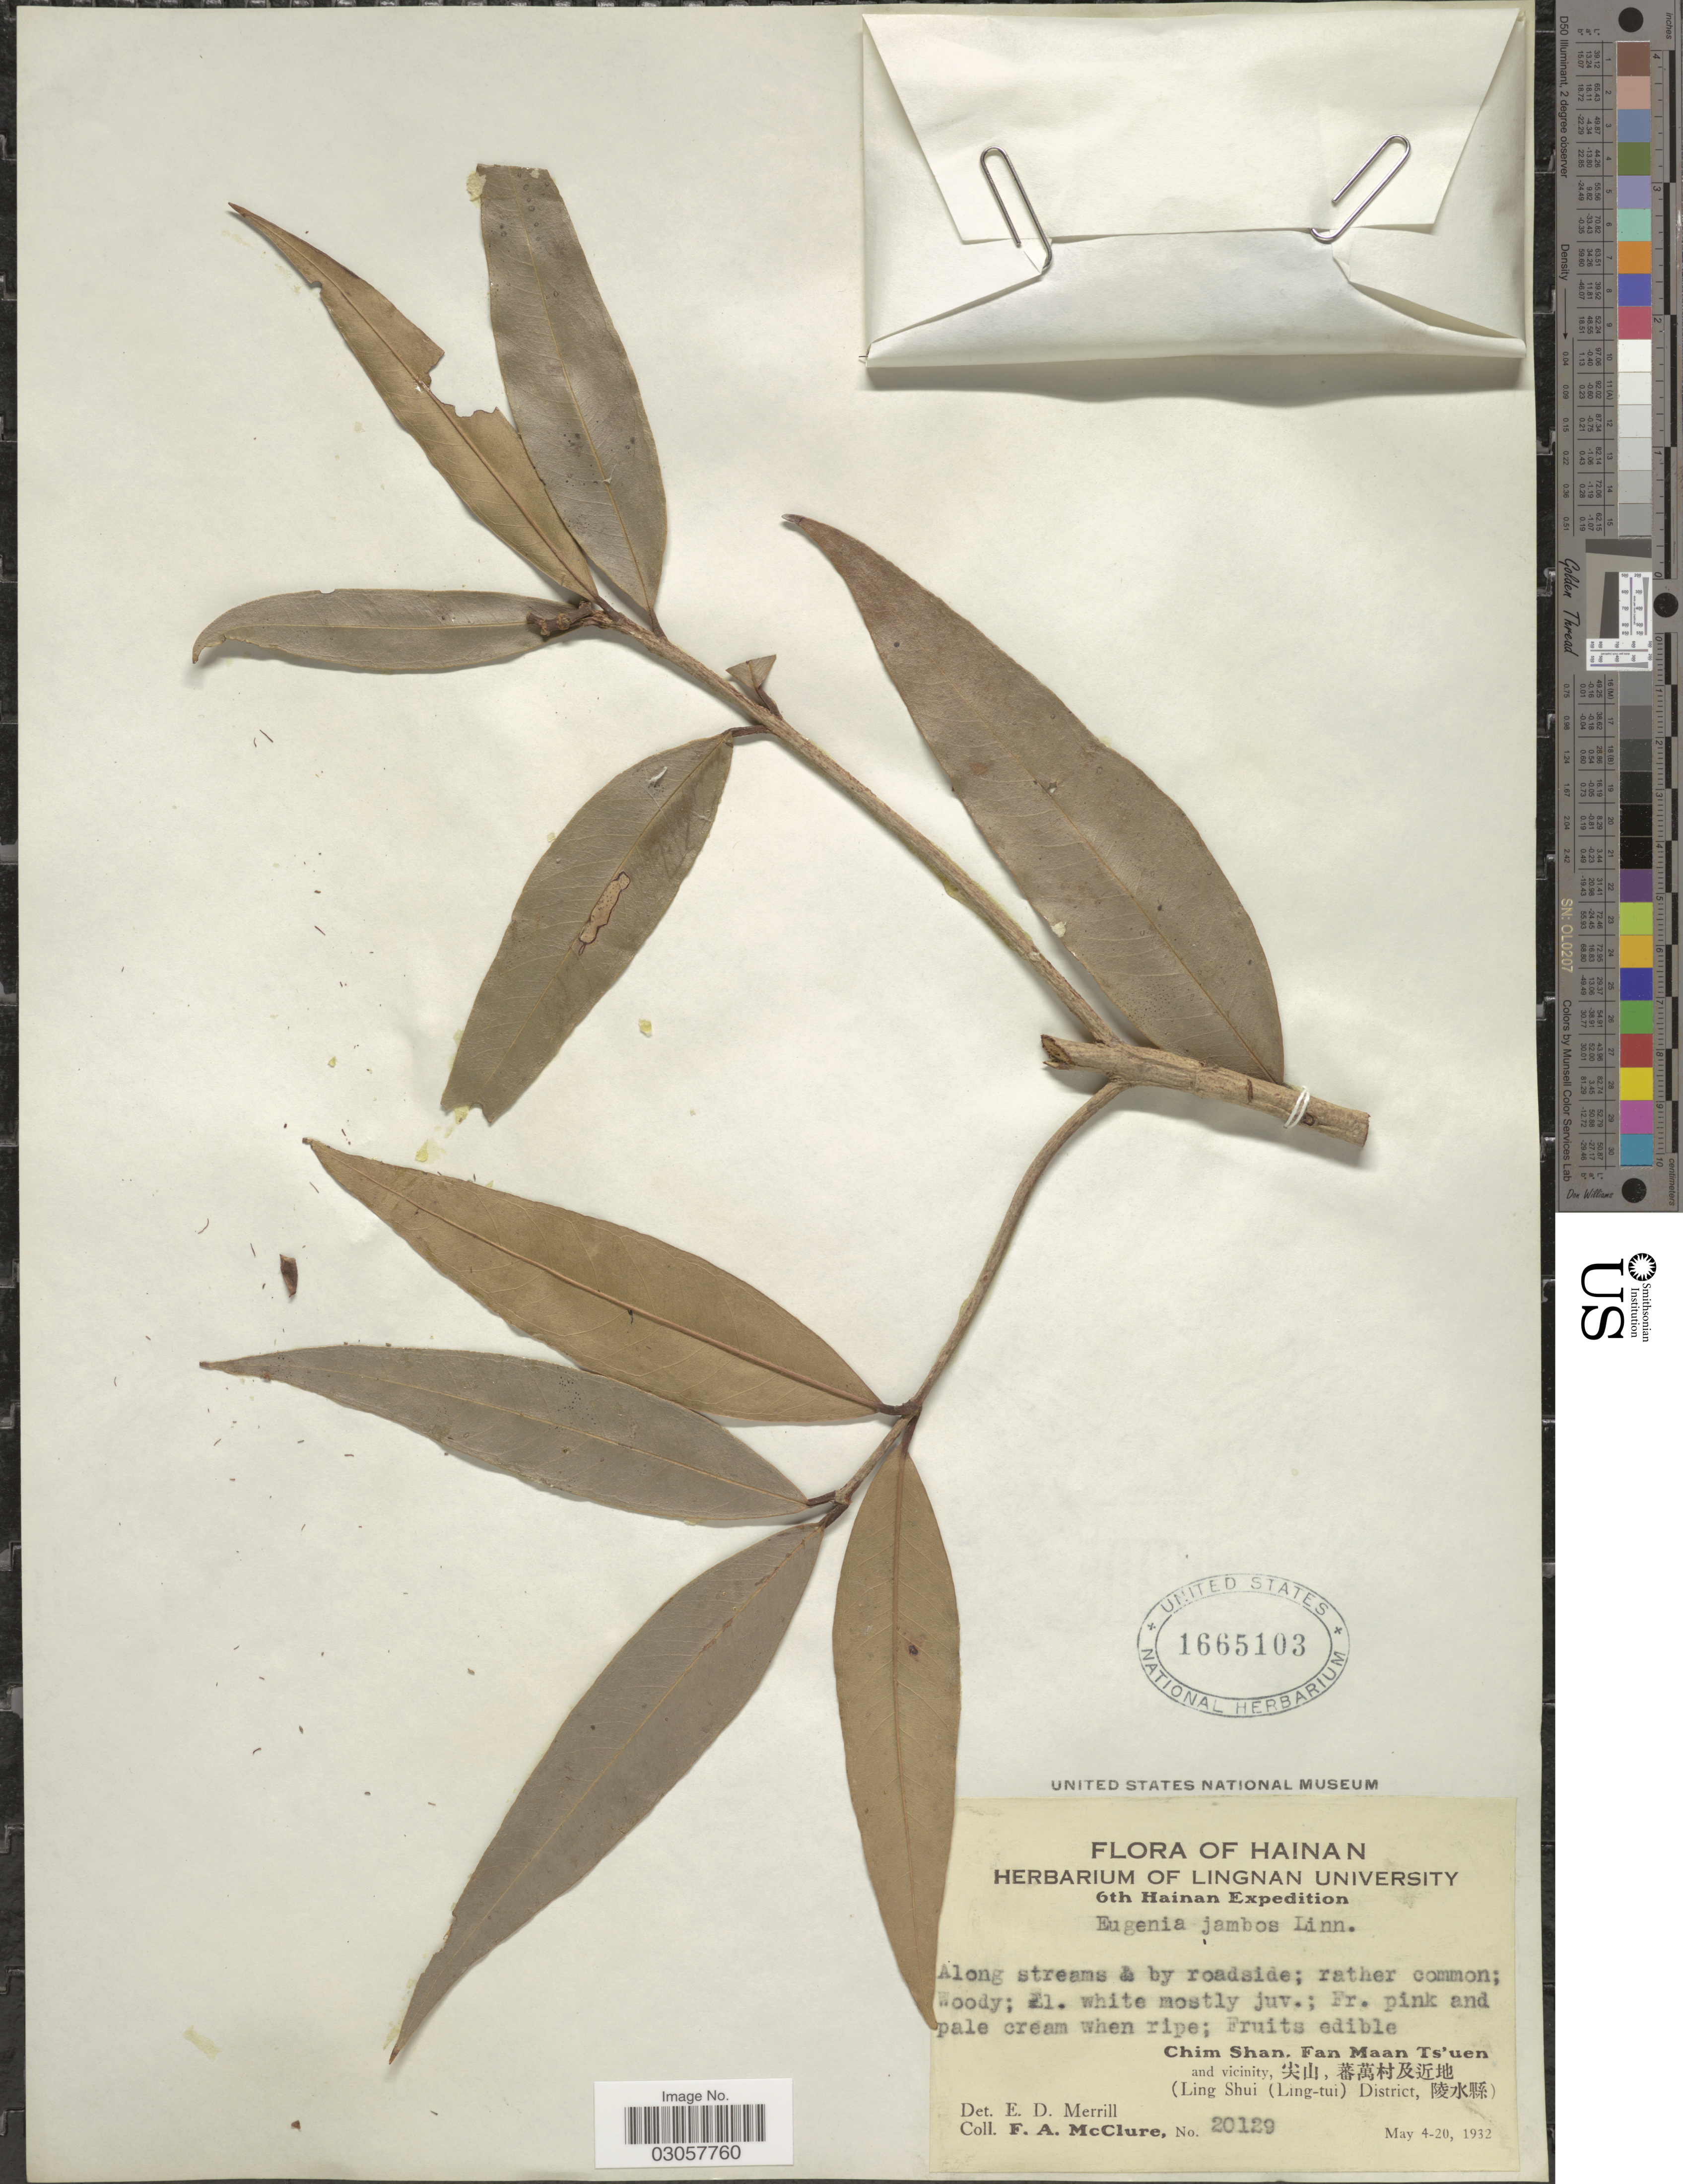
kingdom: Plantae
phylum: Tracheophyta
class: Magnoliopsida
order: Myrtales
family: Myrtaceae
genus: Syzygium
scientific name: Syzygium jambos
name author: (L.) Alston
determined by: Strong, Mark T., (BOT), Smithsonian Institution - National Museum of Natural History (UNITED STATES)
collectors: F. A. McClure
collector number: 20129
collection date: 1932-05-04/1932-05-20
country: China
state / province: Hainan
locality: Chim Shan, Fan Maan Ts'uen and vicinity, (Ling Shui (Ling-tui) District.)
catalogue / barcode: US 1665103